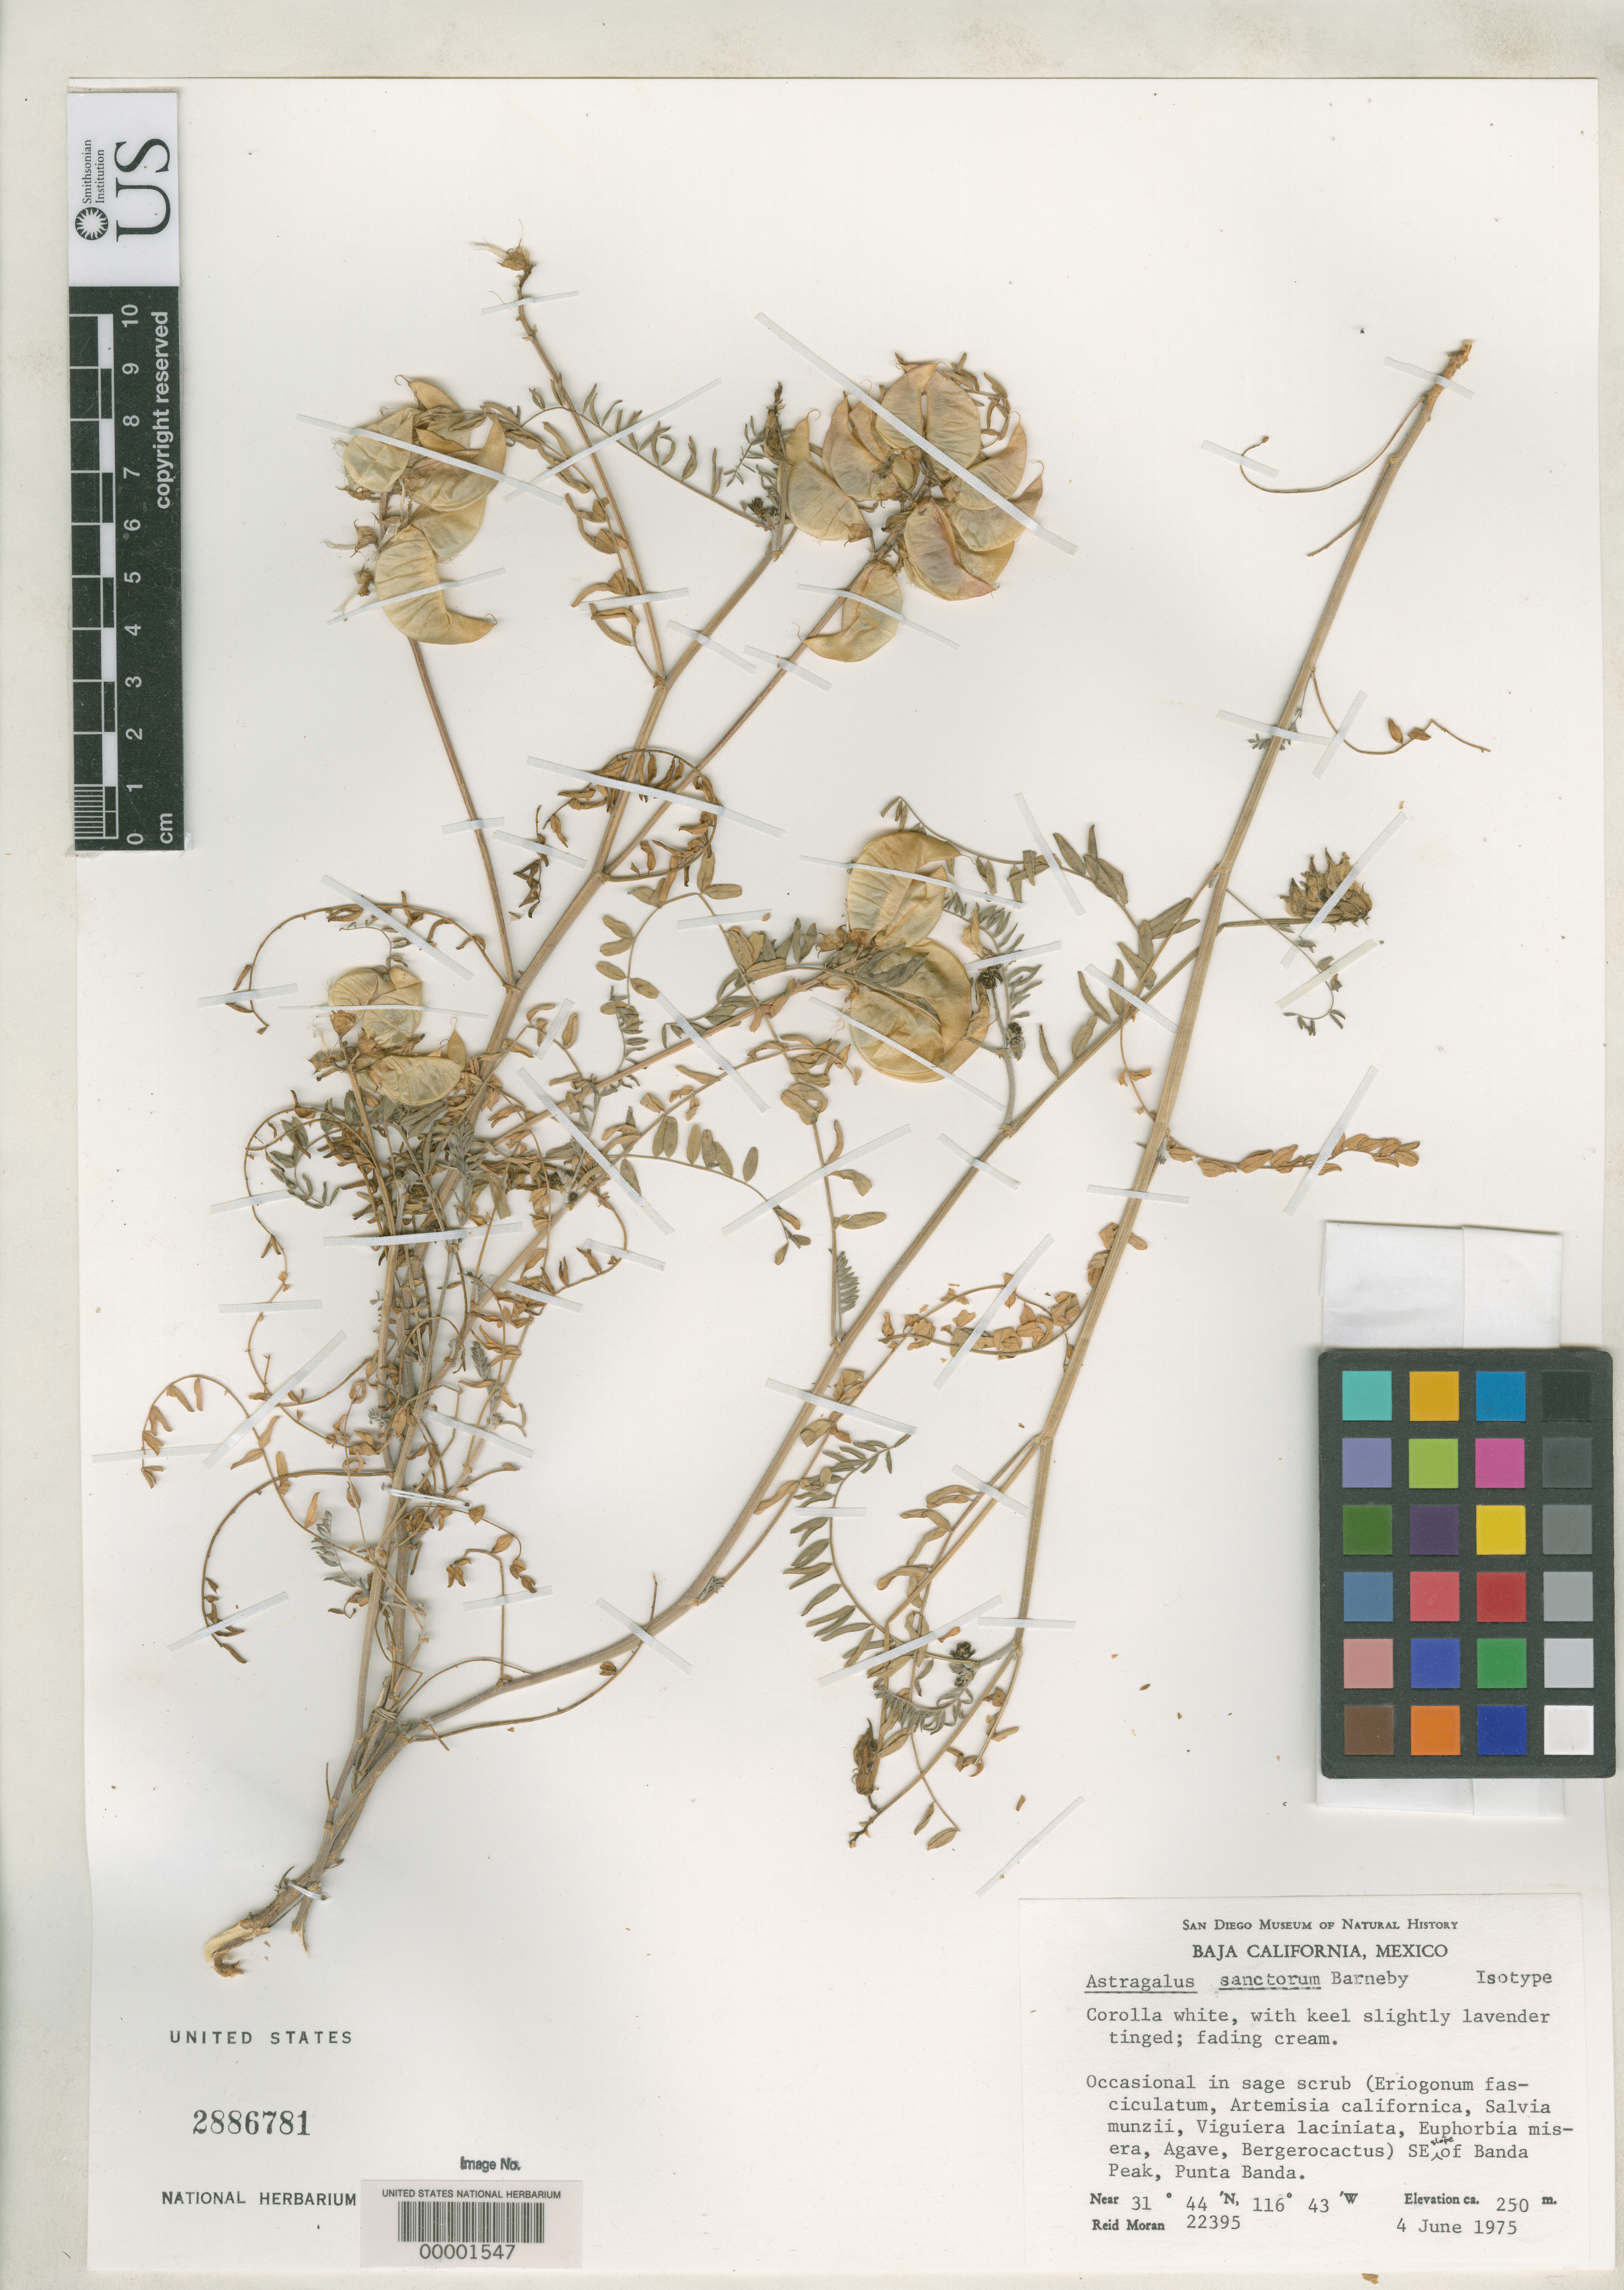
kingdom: Plantae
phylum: Tracheophyta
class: Magnoliopsida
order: Fabales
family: Fabaceae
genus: Astragalus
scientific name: Astragalus sanctorum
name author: Barneby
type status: Isotype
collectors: R. V. Moran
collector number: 22395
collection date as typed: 04 Jun 1975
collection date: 1975-06-04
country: Mexico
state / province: Baja California Norte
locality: Punta Banda, SE slope of Banda Peak.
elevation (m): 250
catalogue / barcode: US 2886781